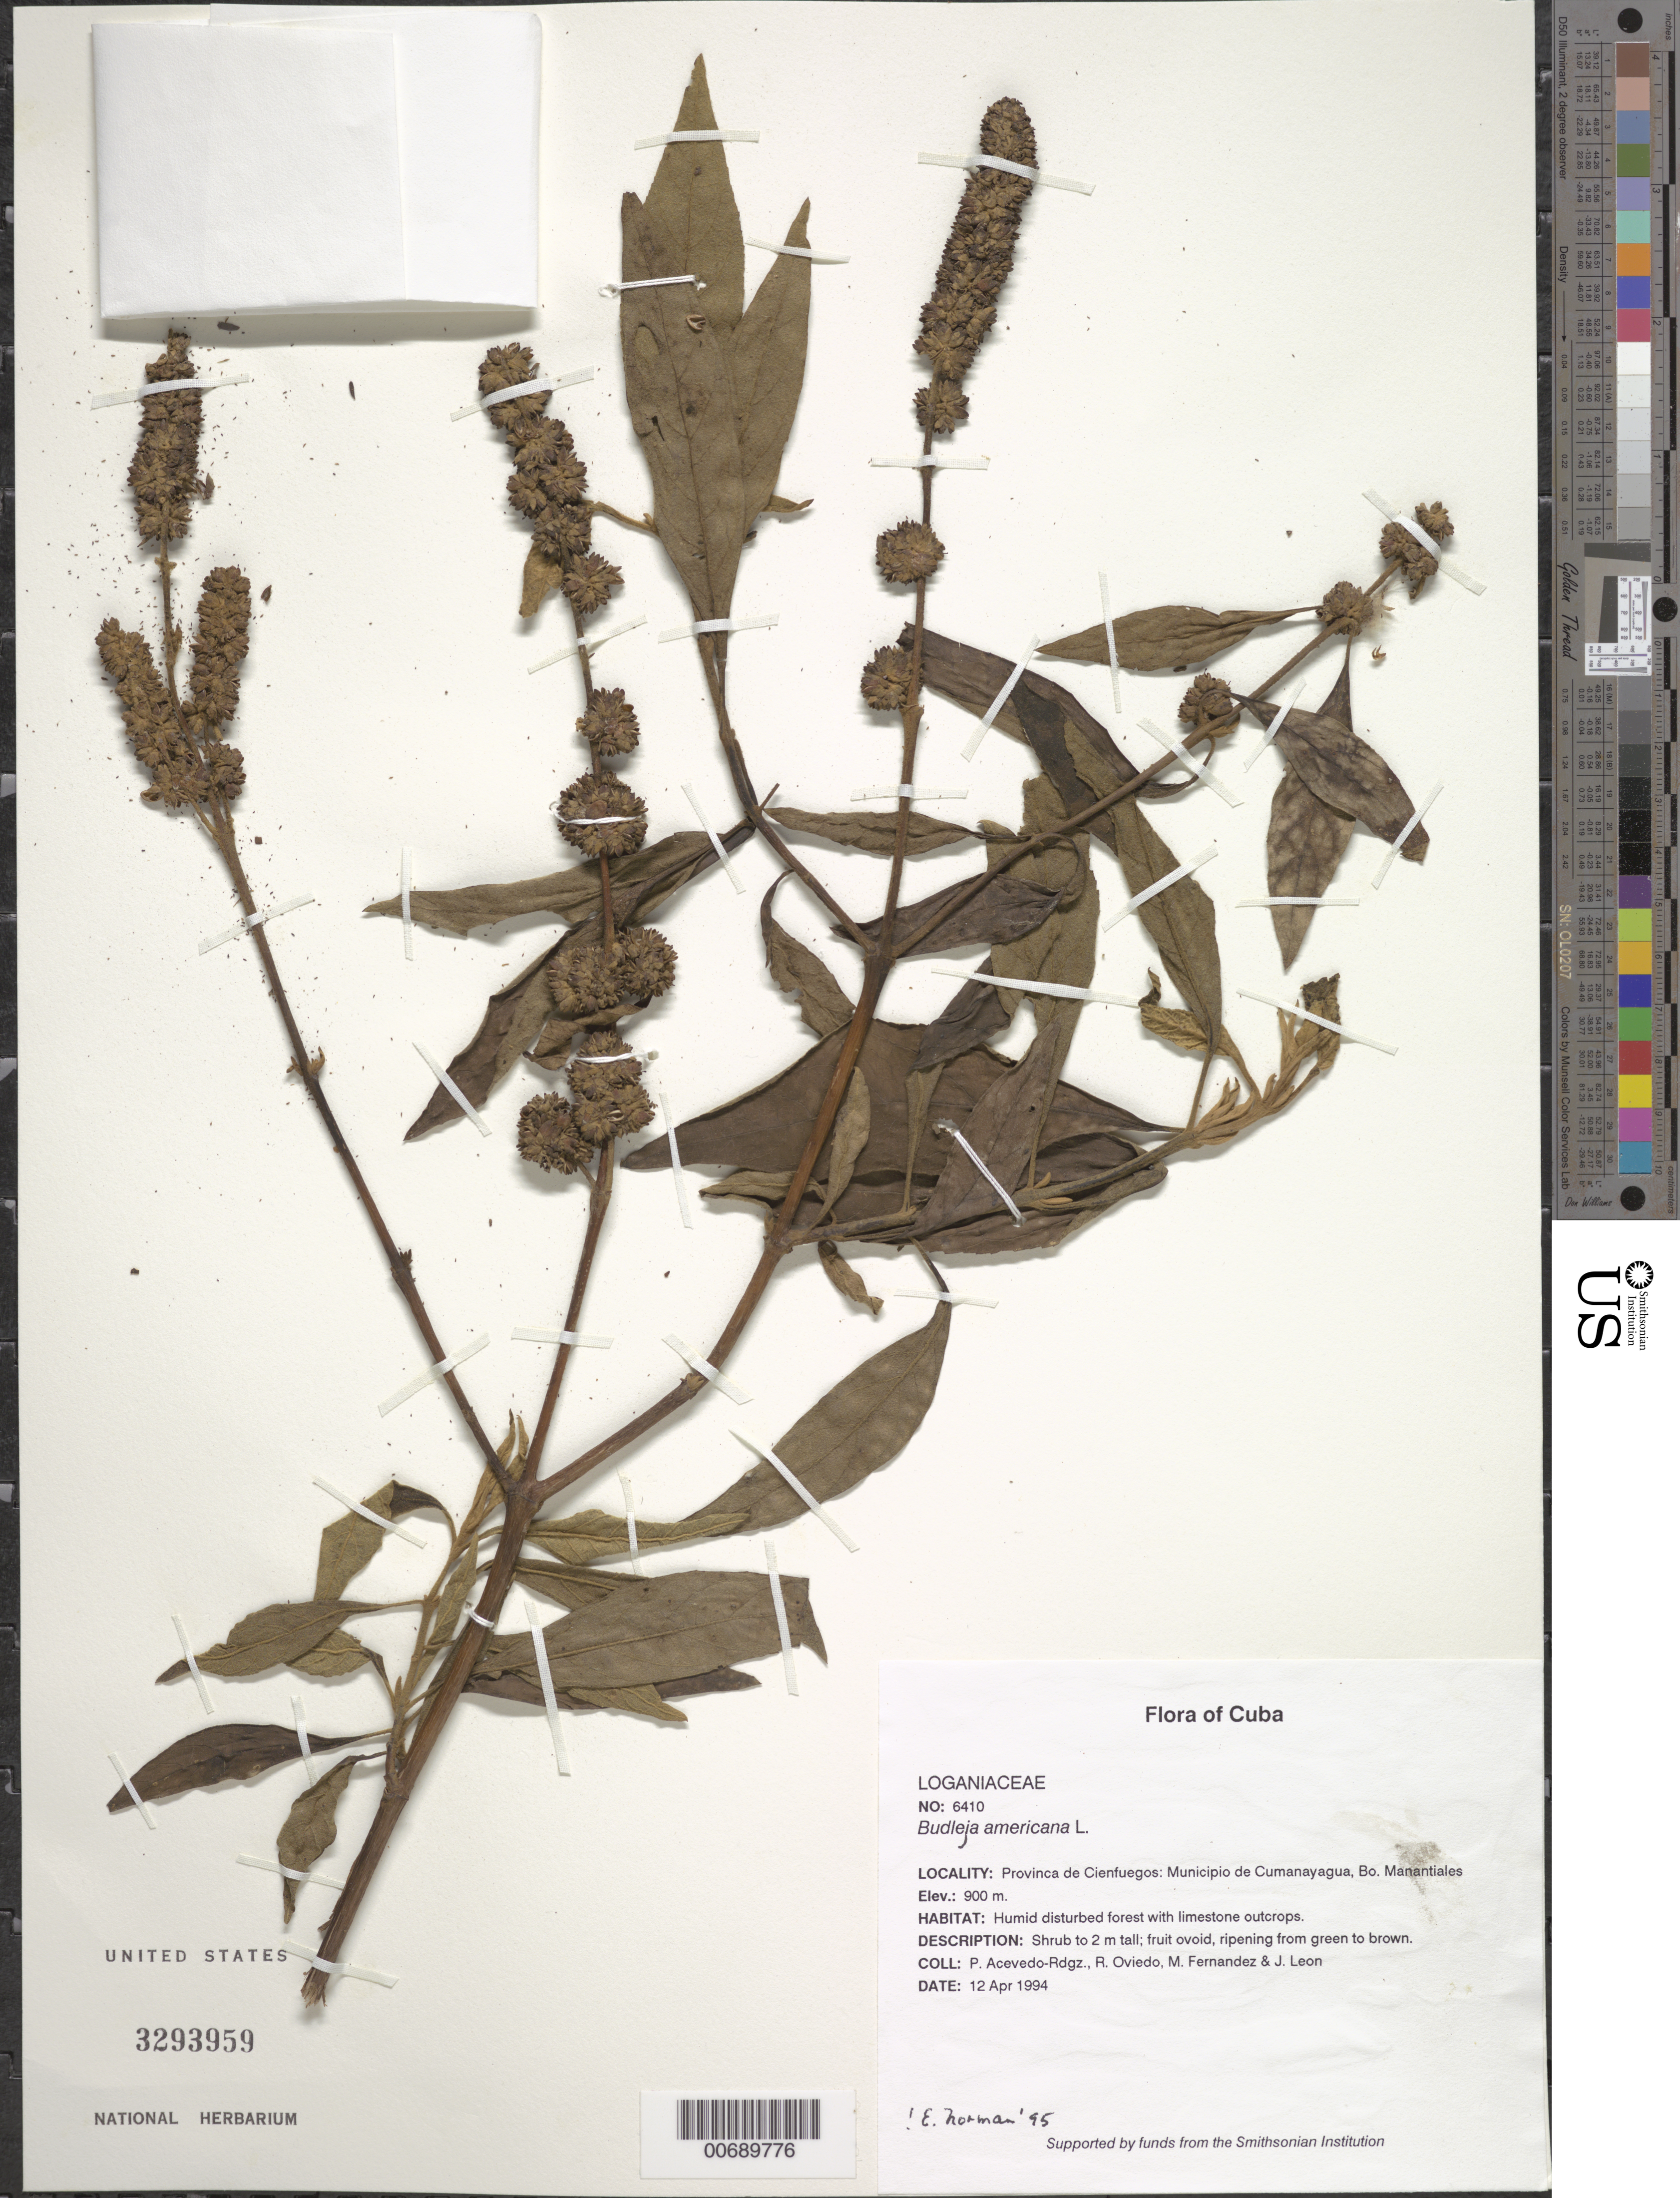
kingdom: Plantae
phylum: Tracheophyta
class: Magnoliopsida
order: Lamiales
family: Scrophulariaceae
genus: Buddleja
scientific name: Buddleja americana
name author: L.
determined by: Norman, E. M.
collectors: P. Acevedo-Rodr., R. Oviedo, M. Fernández & J. León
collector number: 6410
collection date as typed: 12 Apr 1994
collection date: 1994-04-12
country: Cuba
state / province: Cienfuegos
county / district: Municipio de Cumanayagua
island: Cuba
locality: Bo Manantiales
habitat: Humid disturbed forest with limestone outcrops.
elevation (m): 900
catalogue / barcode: US 3293959